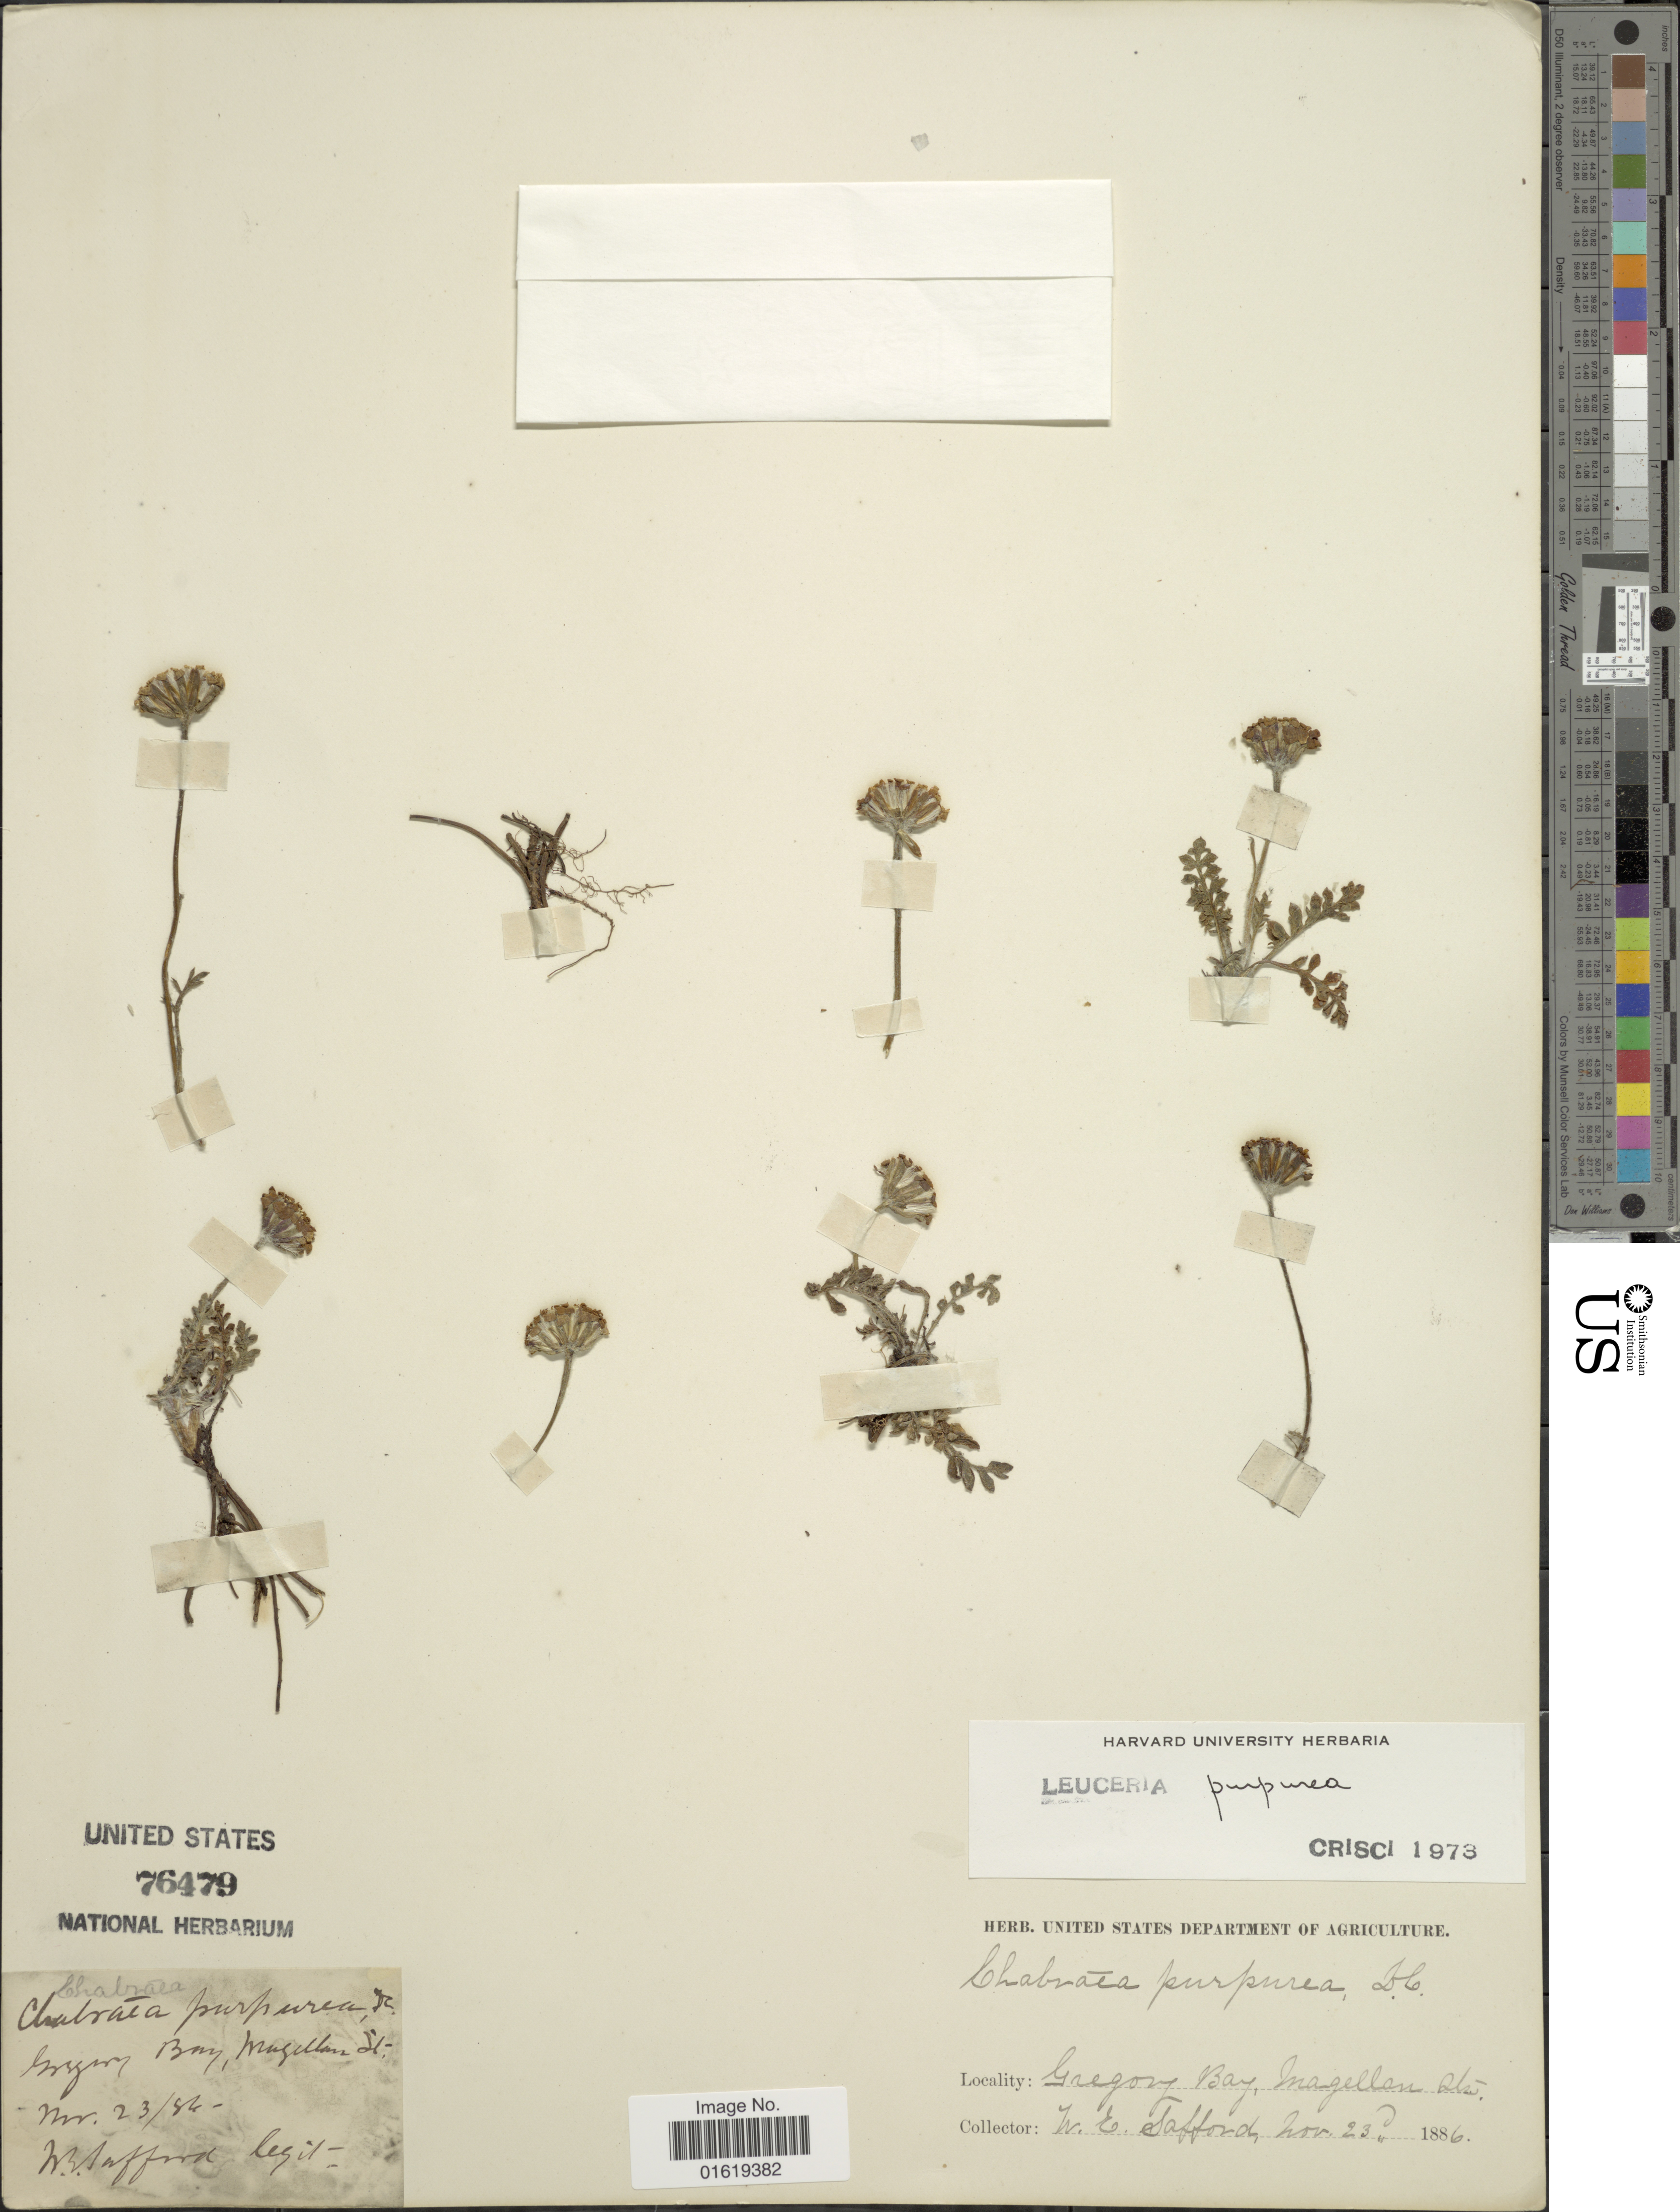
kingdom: Plantae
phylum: Tracheophyta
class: Magnoliopsida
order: Asterales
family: Asteraceae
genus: Leucheria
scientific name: Leucheria purpurea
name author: (Vahl) Hook. & Arn.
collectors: W. E. Safford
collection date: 1886-11-23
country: Chile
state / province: Magallanes y de la Antártica Chilena (XII)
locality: Gregory Bay, Magellan St.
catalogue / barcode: US 76479